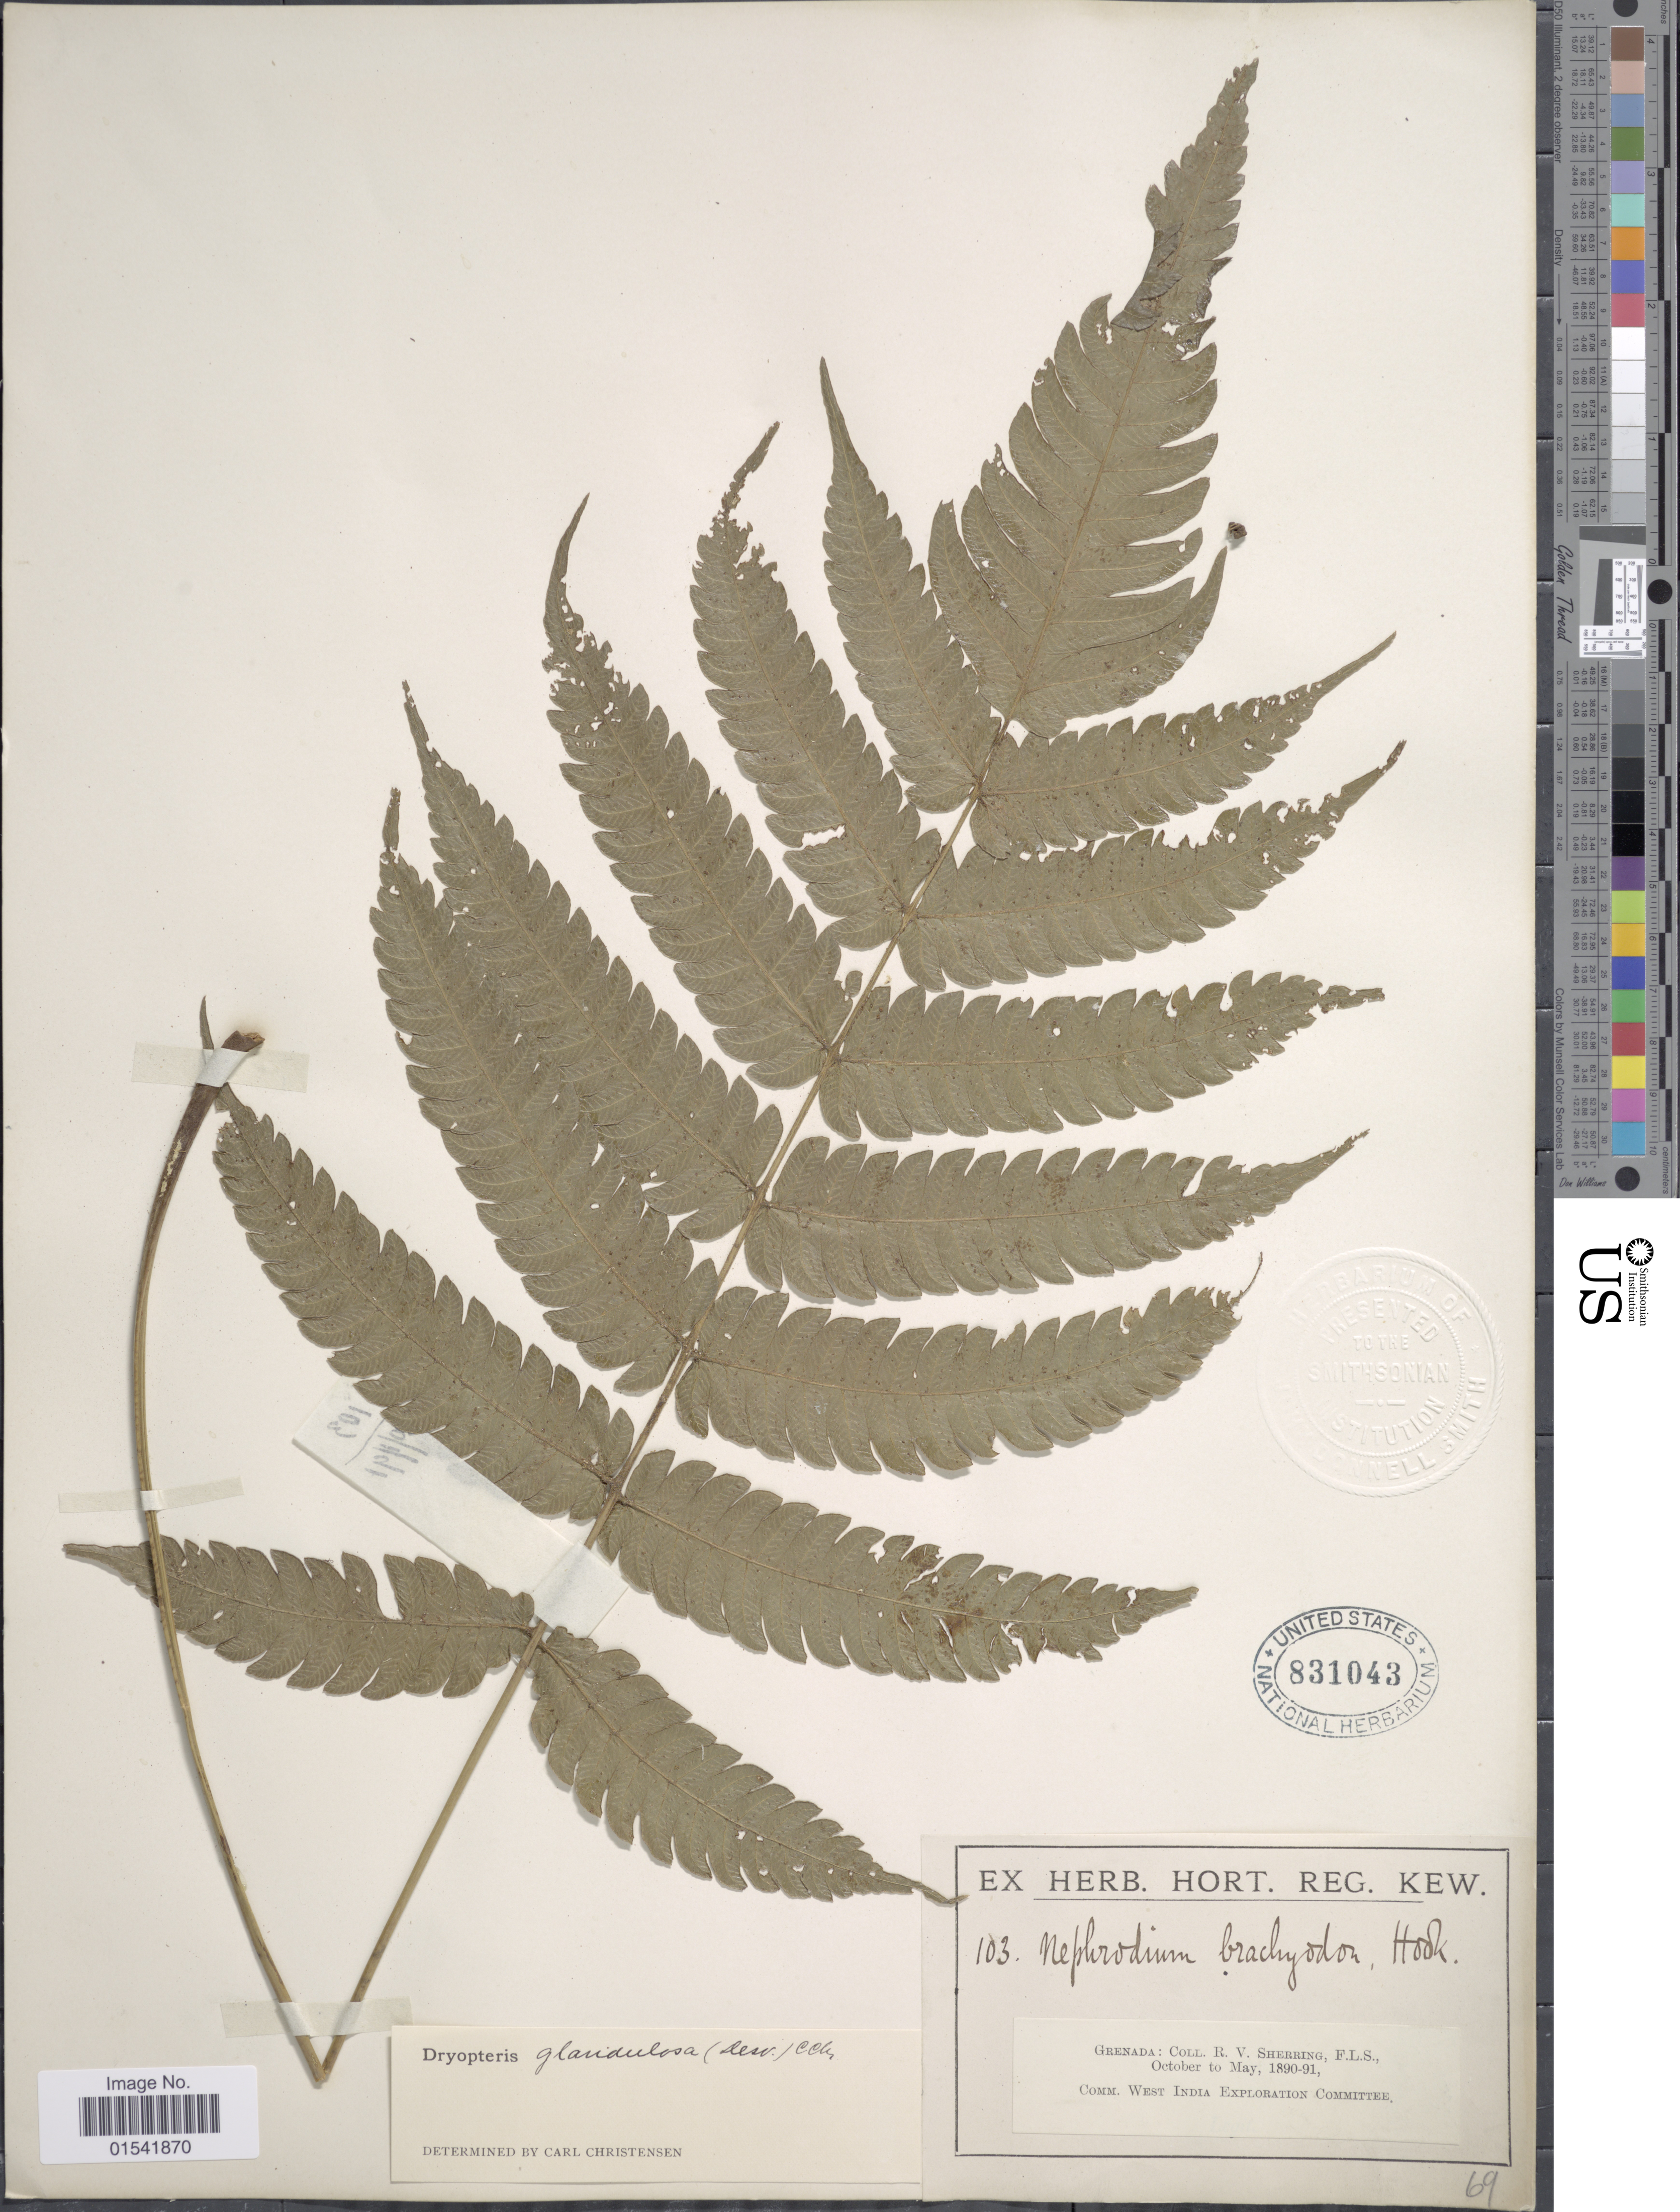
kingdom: Plantae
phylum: Tracheophyta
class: Polypodiopsida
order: Polypodiales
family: Thelypteridaceae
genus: Steiropteris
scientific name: Steiropteris glandulosa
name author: (Hook. f.) Pic. Serm.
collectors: R. Sherring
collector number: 103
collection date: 1890-10/1891-05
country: Grenada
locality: F.L.S.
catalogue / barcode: US 831043